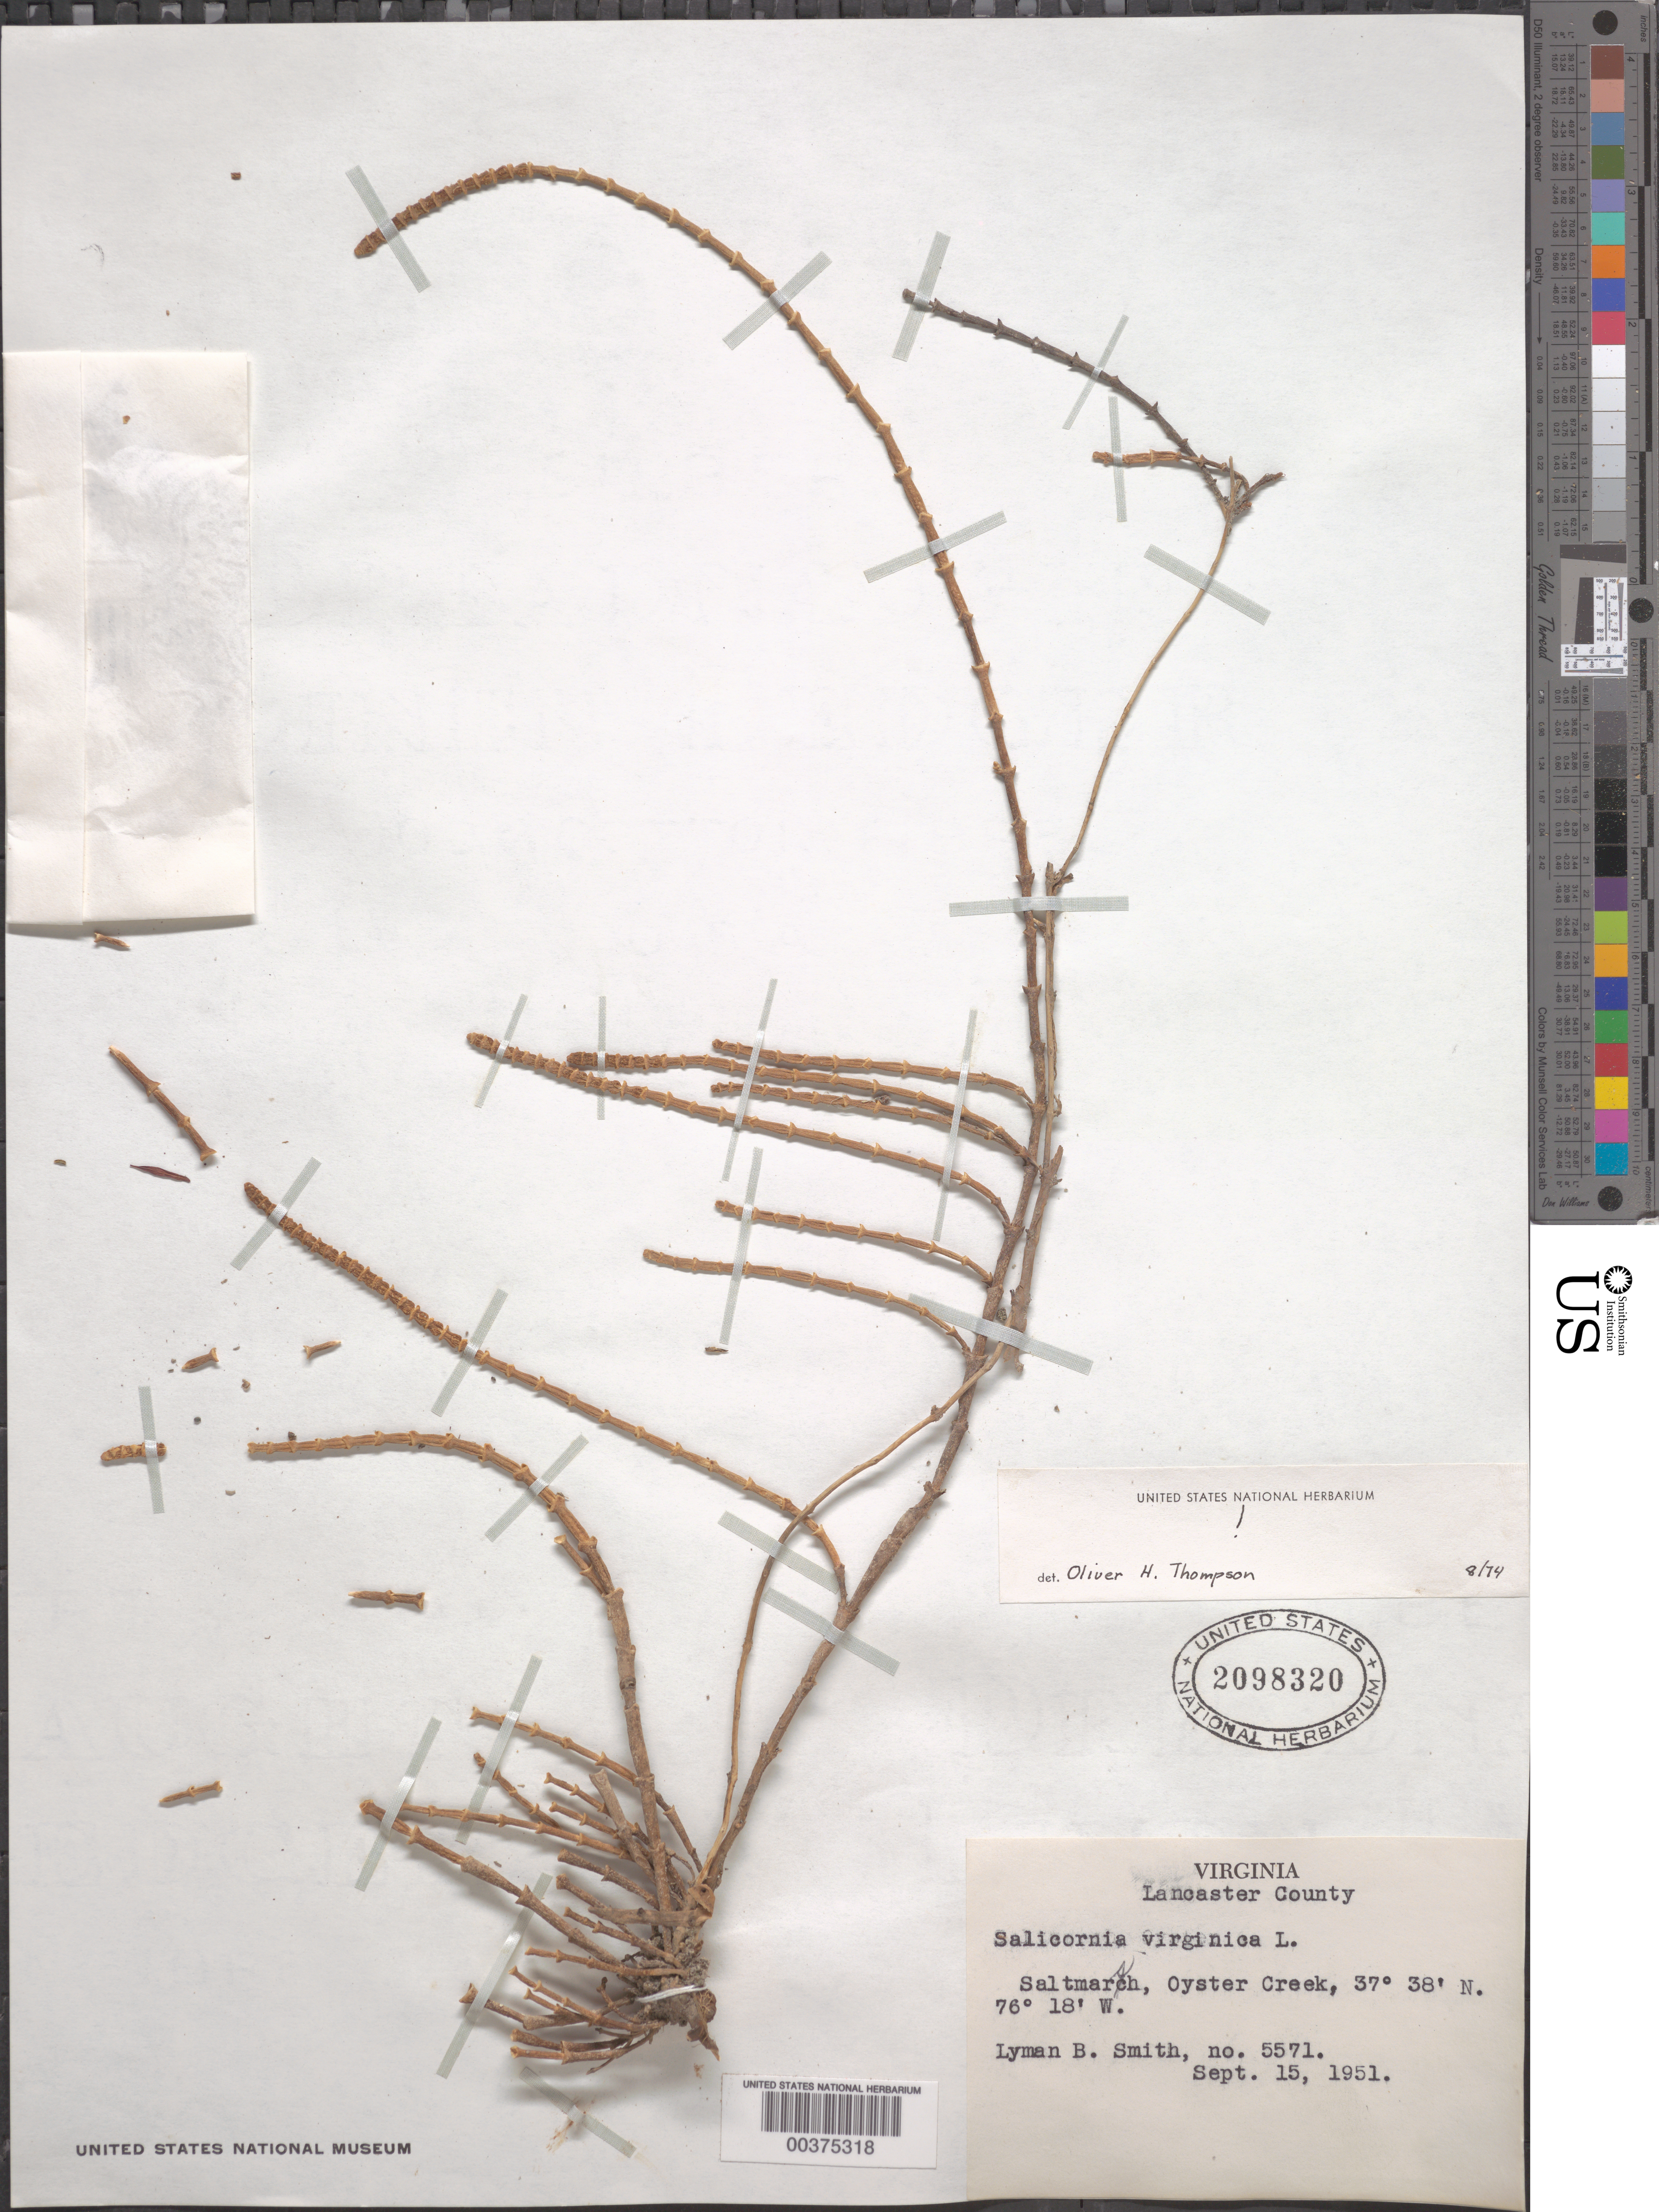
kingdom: Plantae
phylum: Tracheophyta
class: Magnoliopsida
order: Caryophyllales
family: Amaranthaceae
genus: Salicornia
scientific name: Salicornia virginica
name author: L.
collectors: L. Smith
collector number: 5571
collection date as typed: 15 Sep 1951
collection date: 1951-09-15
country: United States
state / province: Virginia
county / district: Lancaster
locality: Oyster Creek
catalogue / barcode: US 2098320